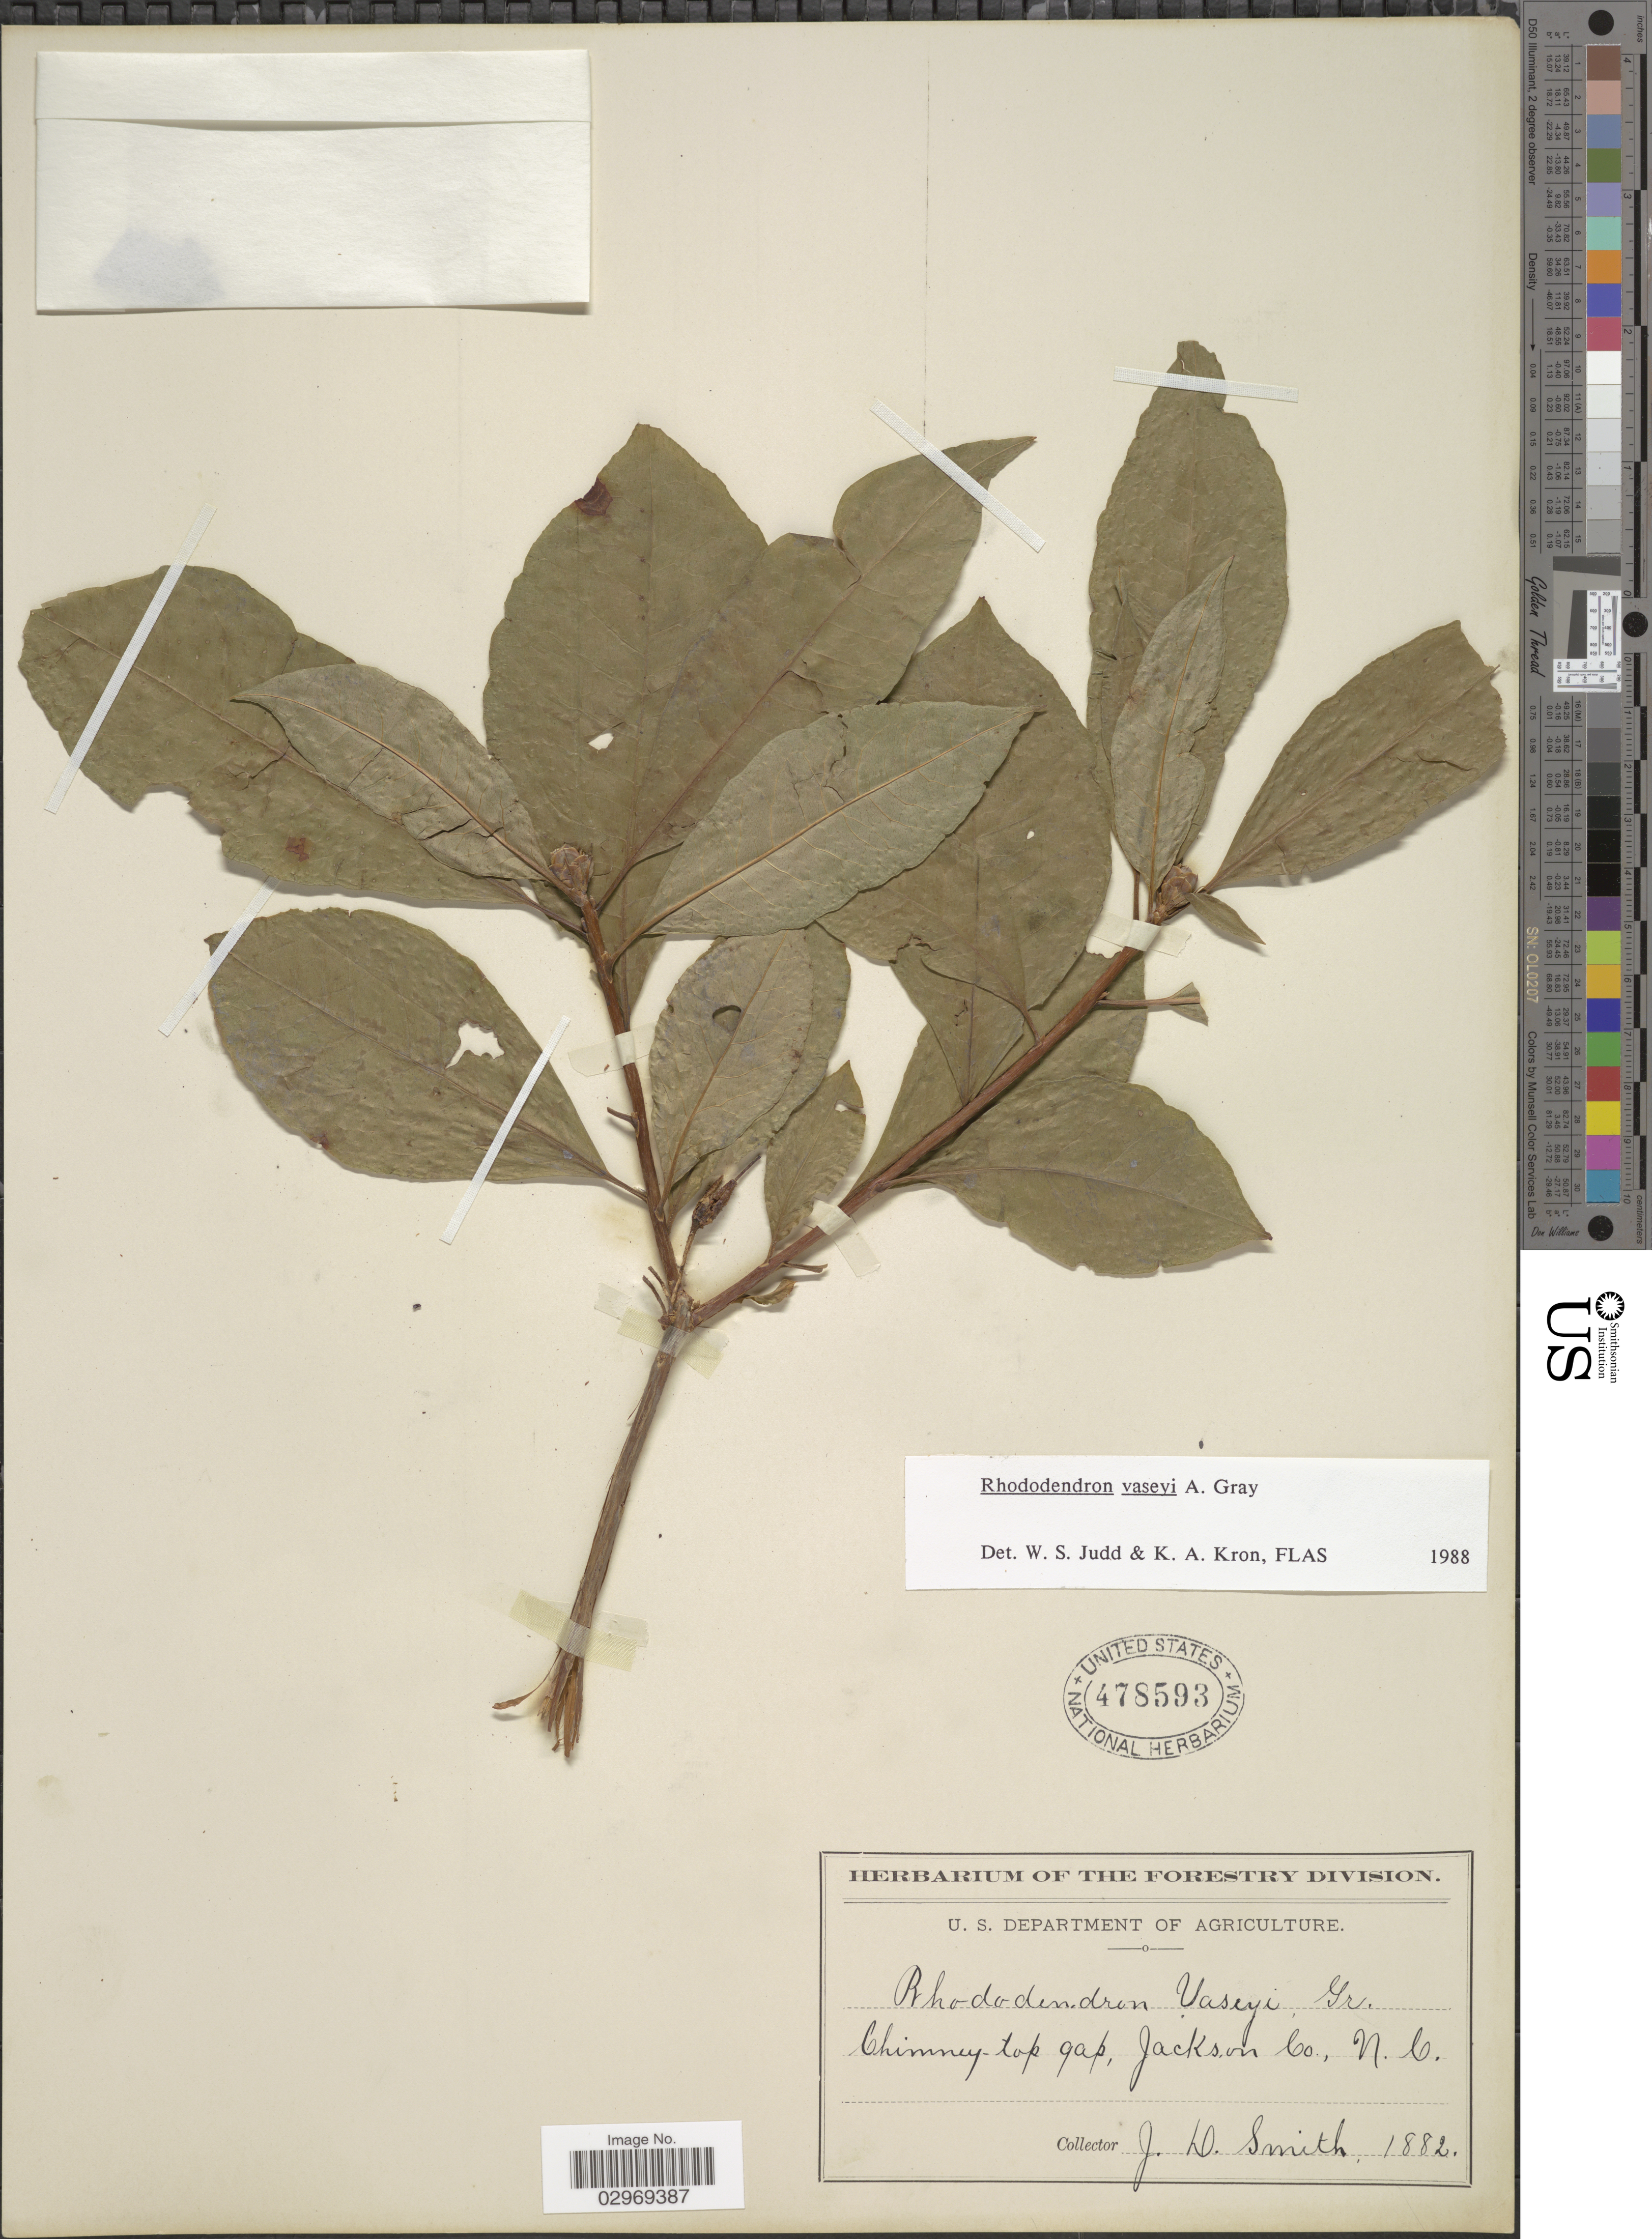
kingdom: Plantae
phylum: Tracheophyta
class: Magnoliopsida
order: Ericales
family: Ericaceae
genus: Rhododendron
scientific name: Rhododendron vaseyi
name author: A. Gray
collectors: J. Donnell Smith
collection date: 1882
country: United States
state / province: North Carolina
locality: Chimney-top gap, Jackson Co.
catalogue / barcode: US 478593